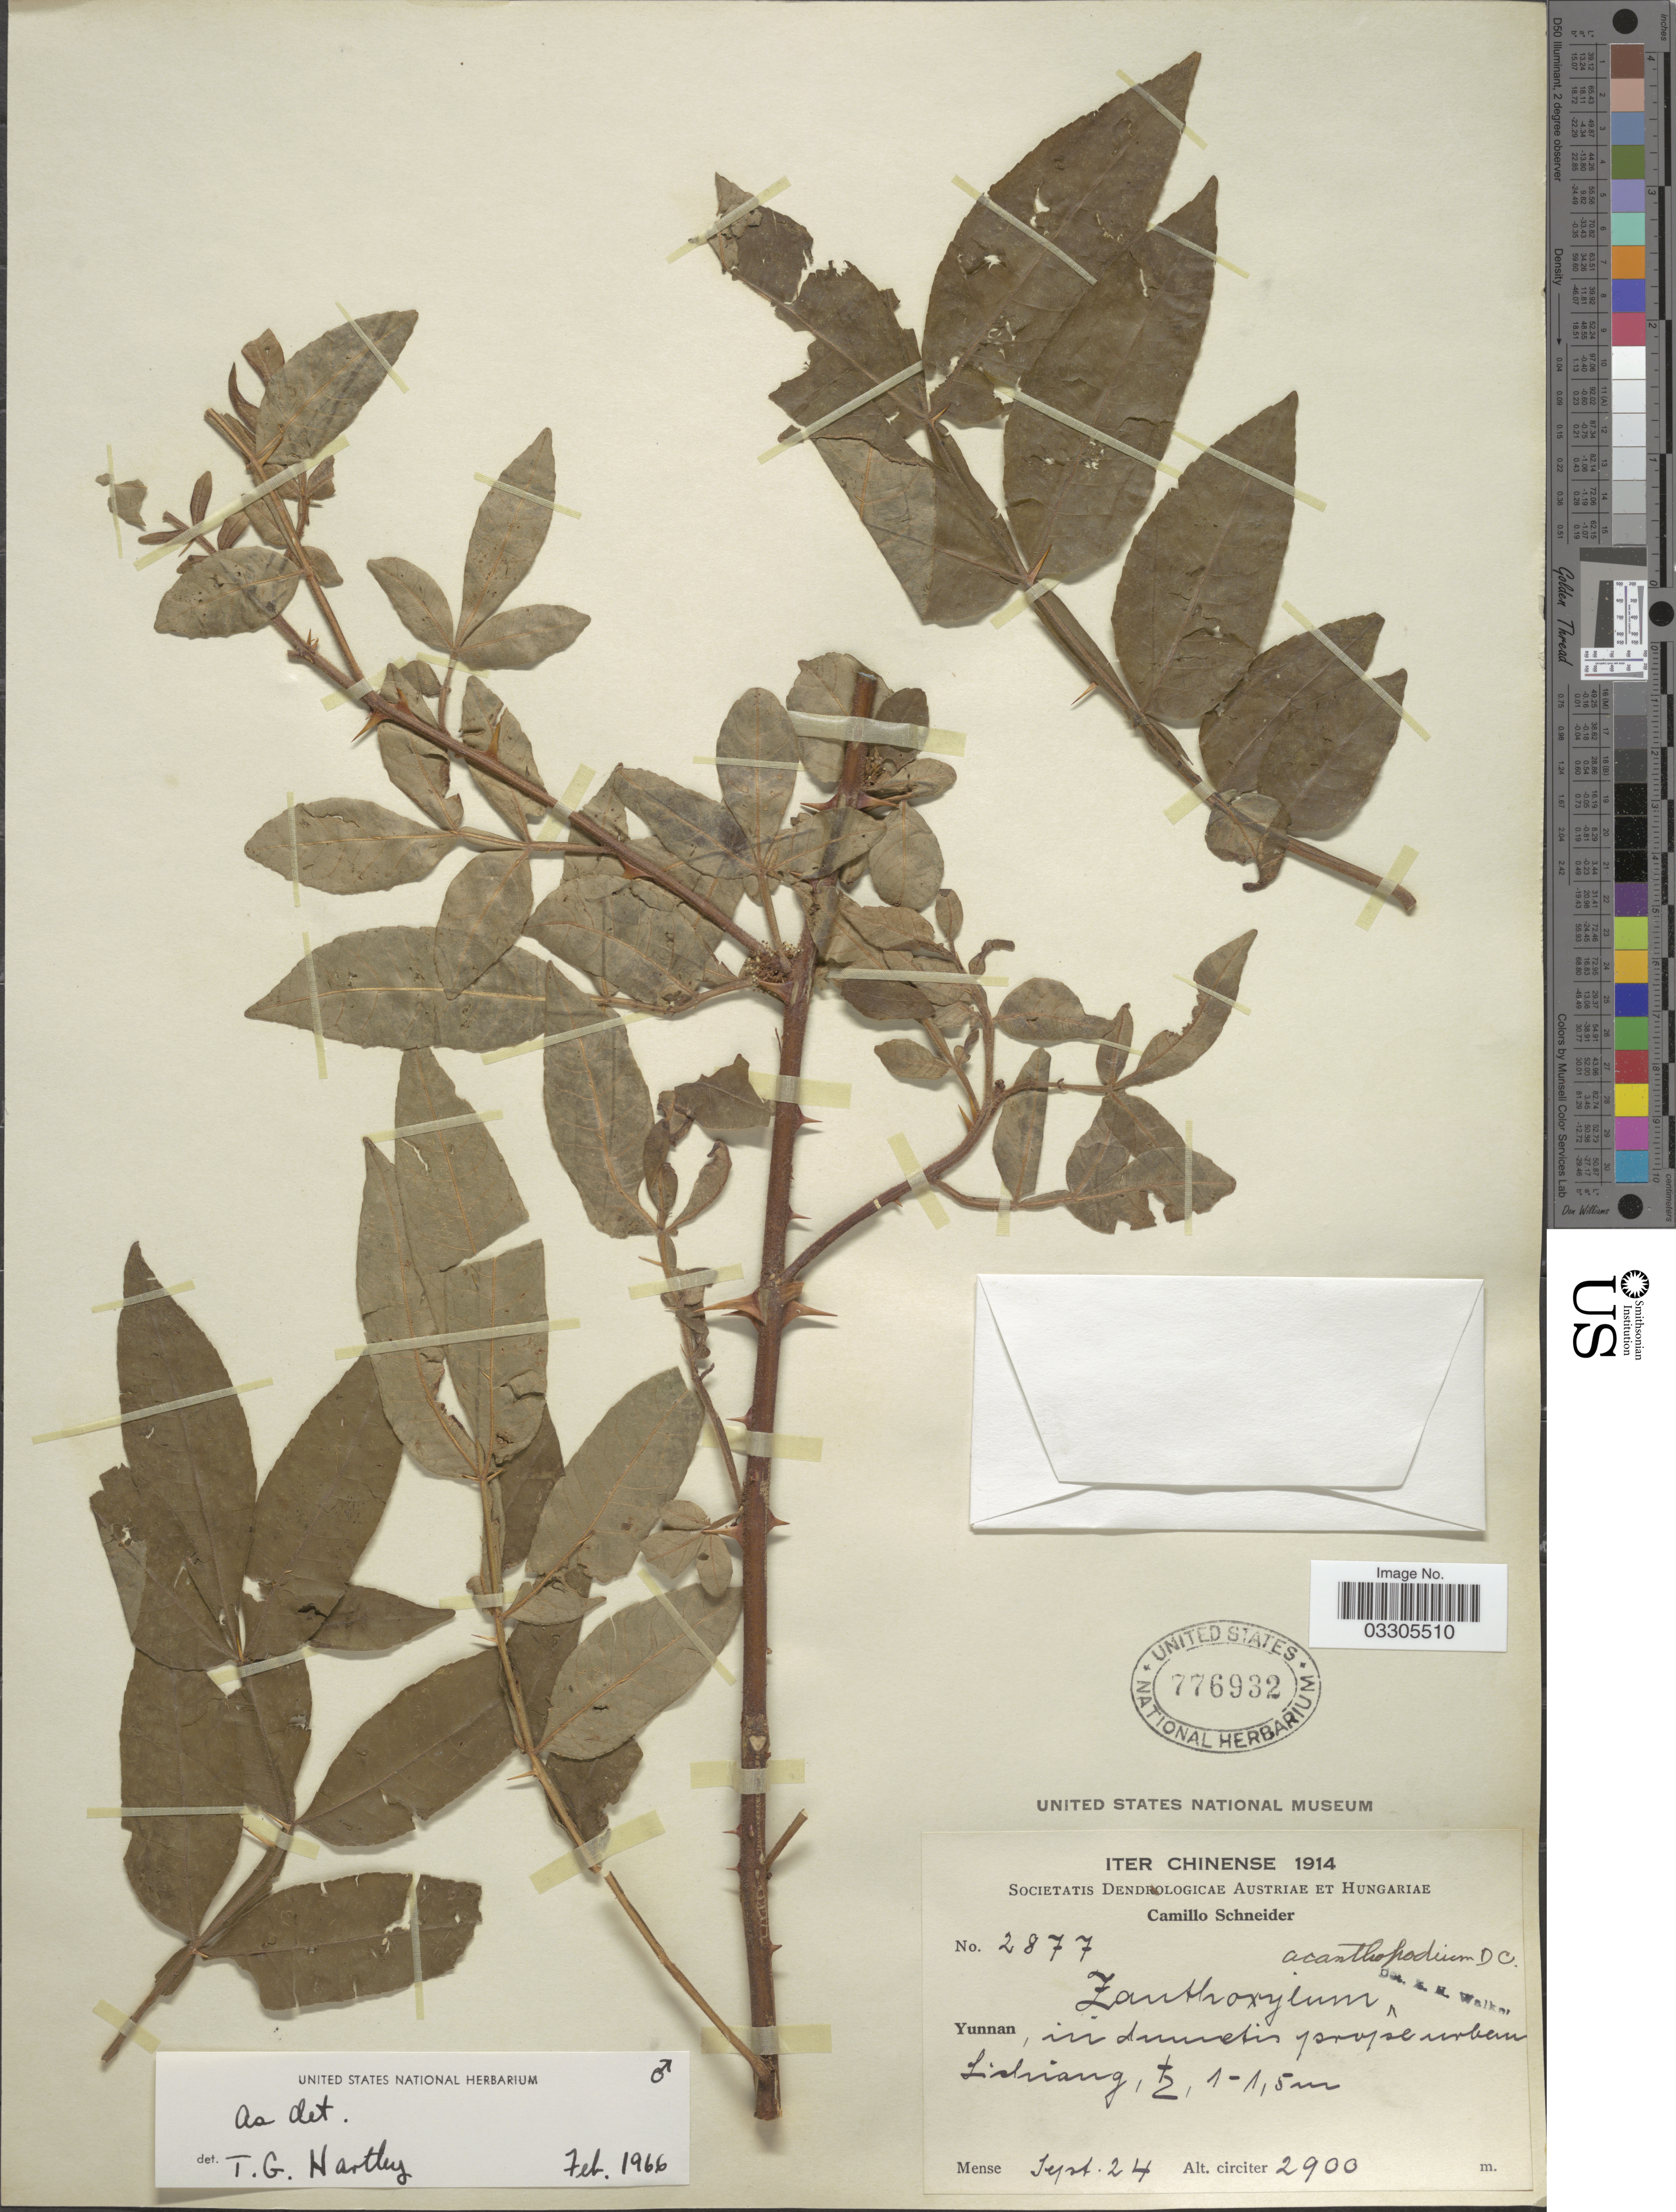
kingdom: Plantae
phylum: Tracheophyta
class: Magnoliopsida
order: Sapindales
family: Rutaceae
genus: Zanthoxylum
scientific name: Zanthoxylum acanthopodium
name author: DC.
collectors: C. K. Schneider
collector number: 2877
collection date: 1914-09-24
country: China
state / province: Yunnan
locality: Yunnan in dumetis prope urban Lichiang.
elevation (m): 2900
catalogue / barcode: US 776932